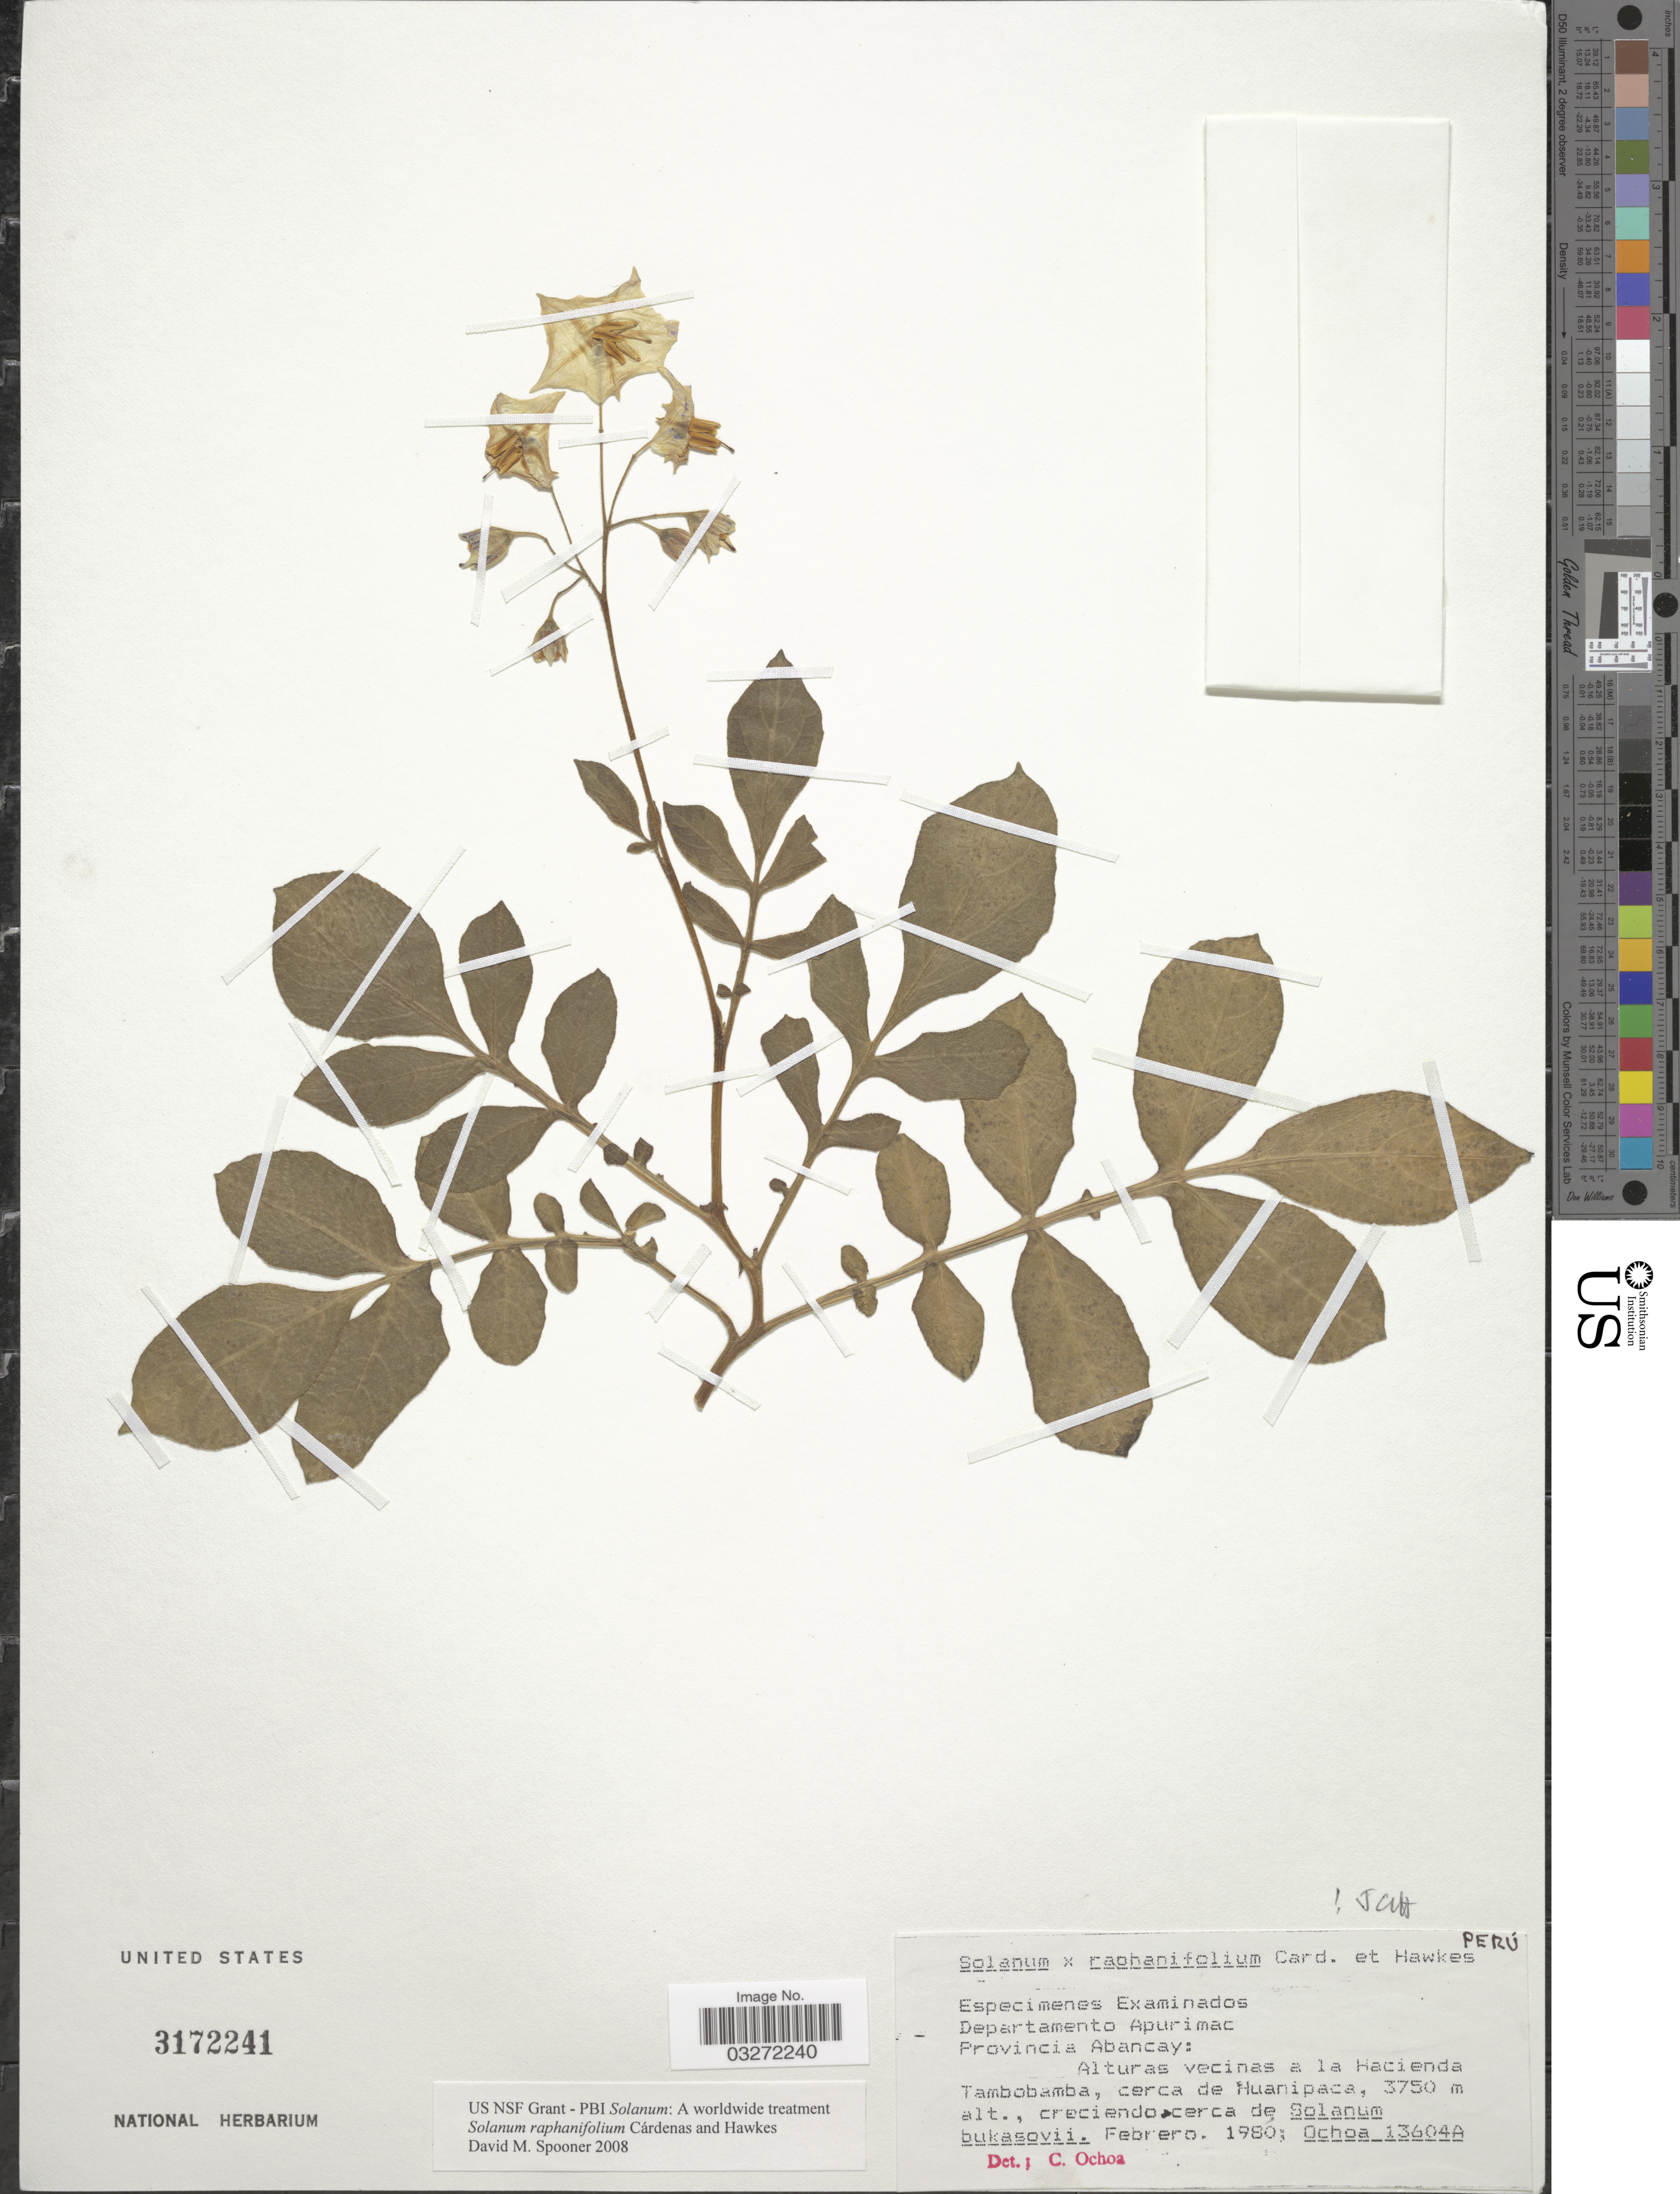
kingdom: Plantae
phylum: Tracheophyta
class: Magnoliopsida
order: Solanales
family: Solanaceae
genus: Solanum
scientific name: Solanum raphanifolium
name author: Cárdenas & Hawkes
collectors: -. Ochoa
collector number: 13604A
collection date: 1980-02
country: Peru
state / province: Apurímac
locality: Departamento Apurimac. Provincia Abancay: Alturas vecinas a la Hacienda Tambobamba, cerca de Huanipaca.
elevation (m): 3750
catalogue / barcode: US 3172241